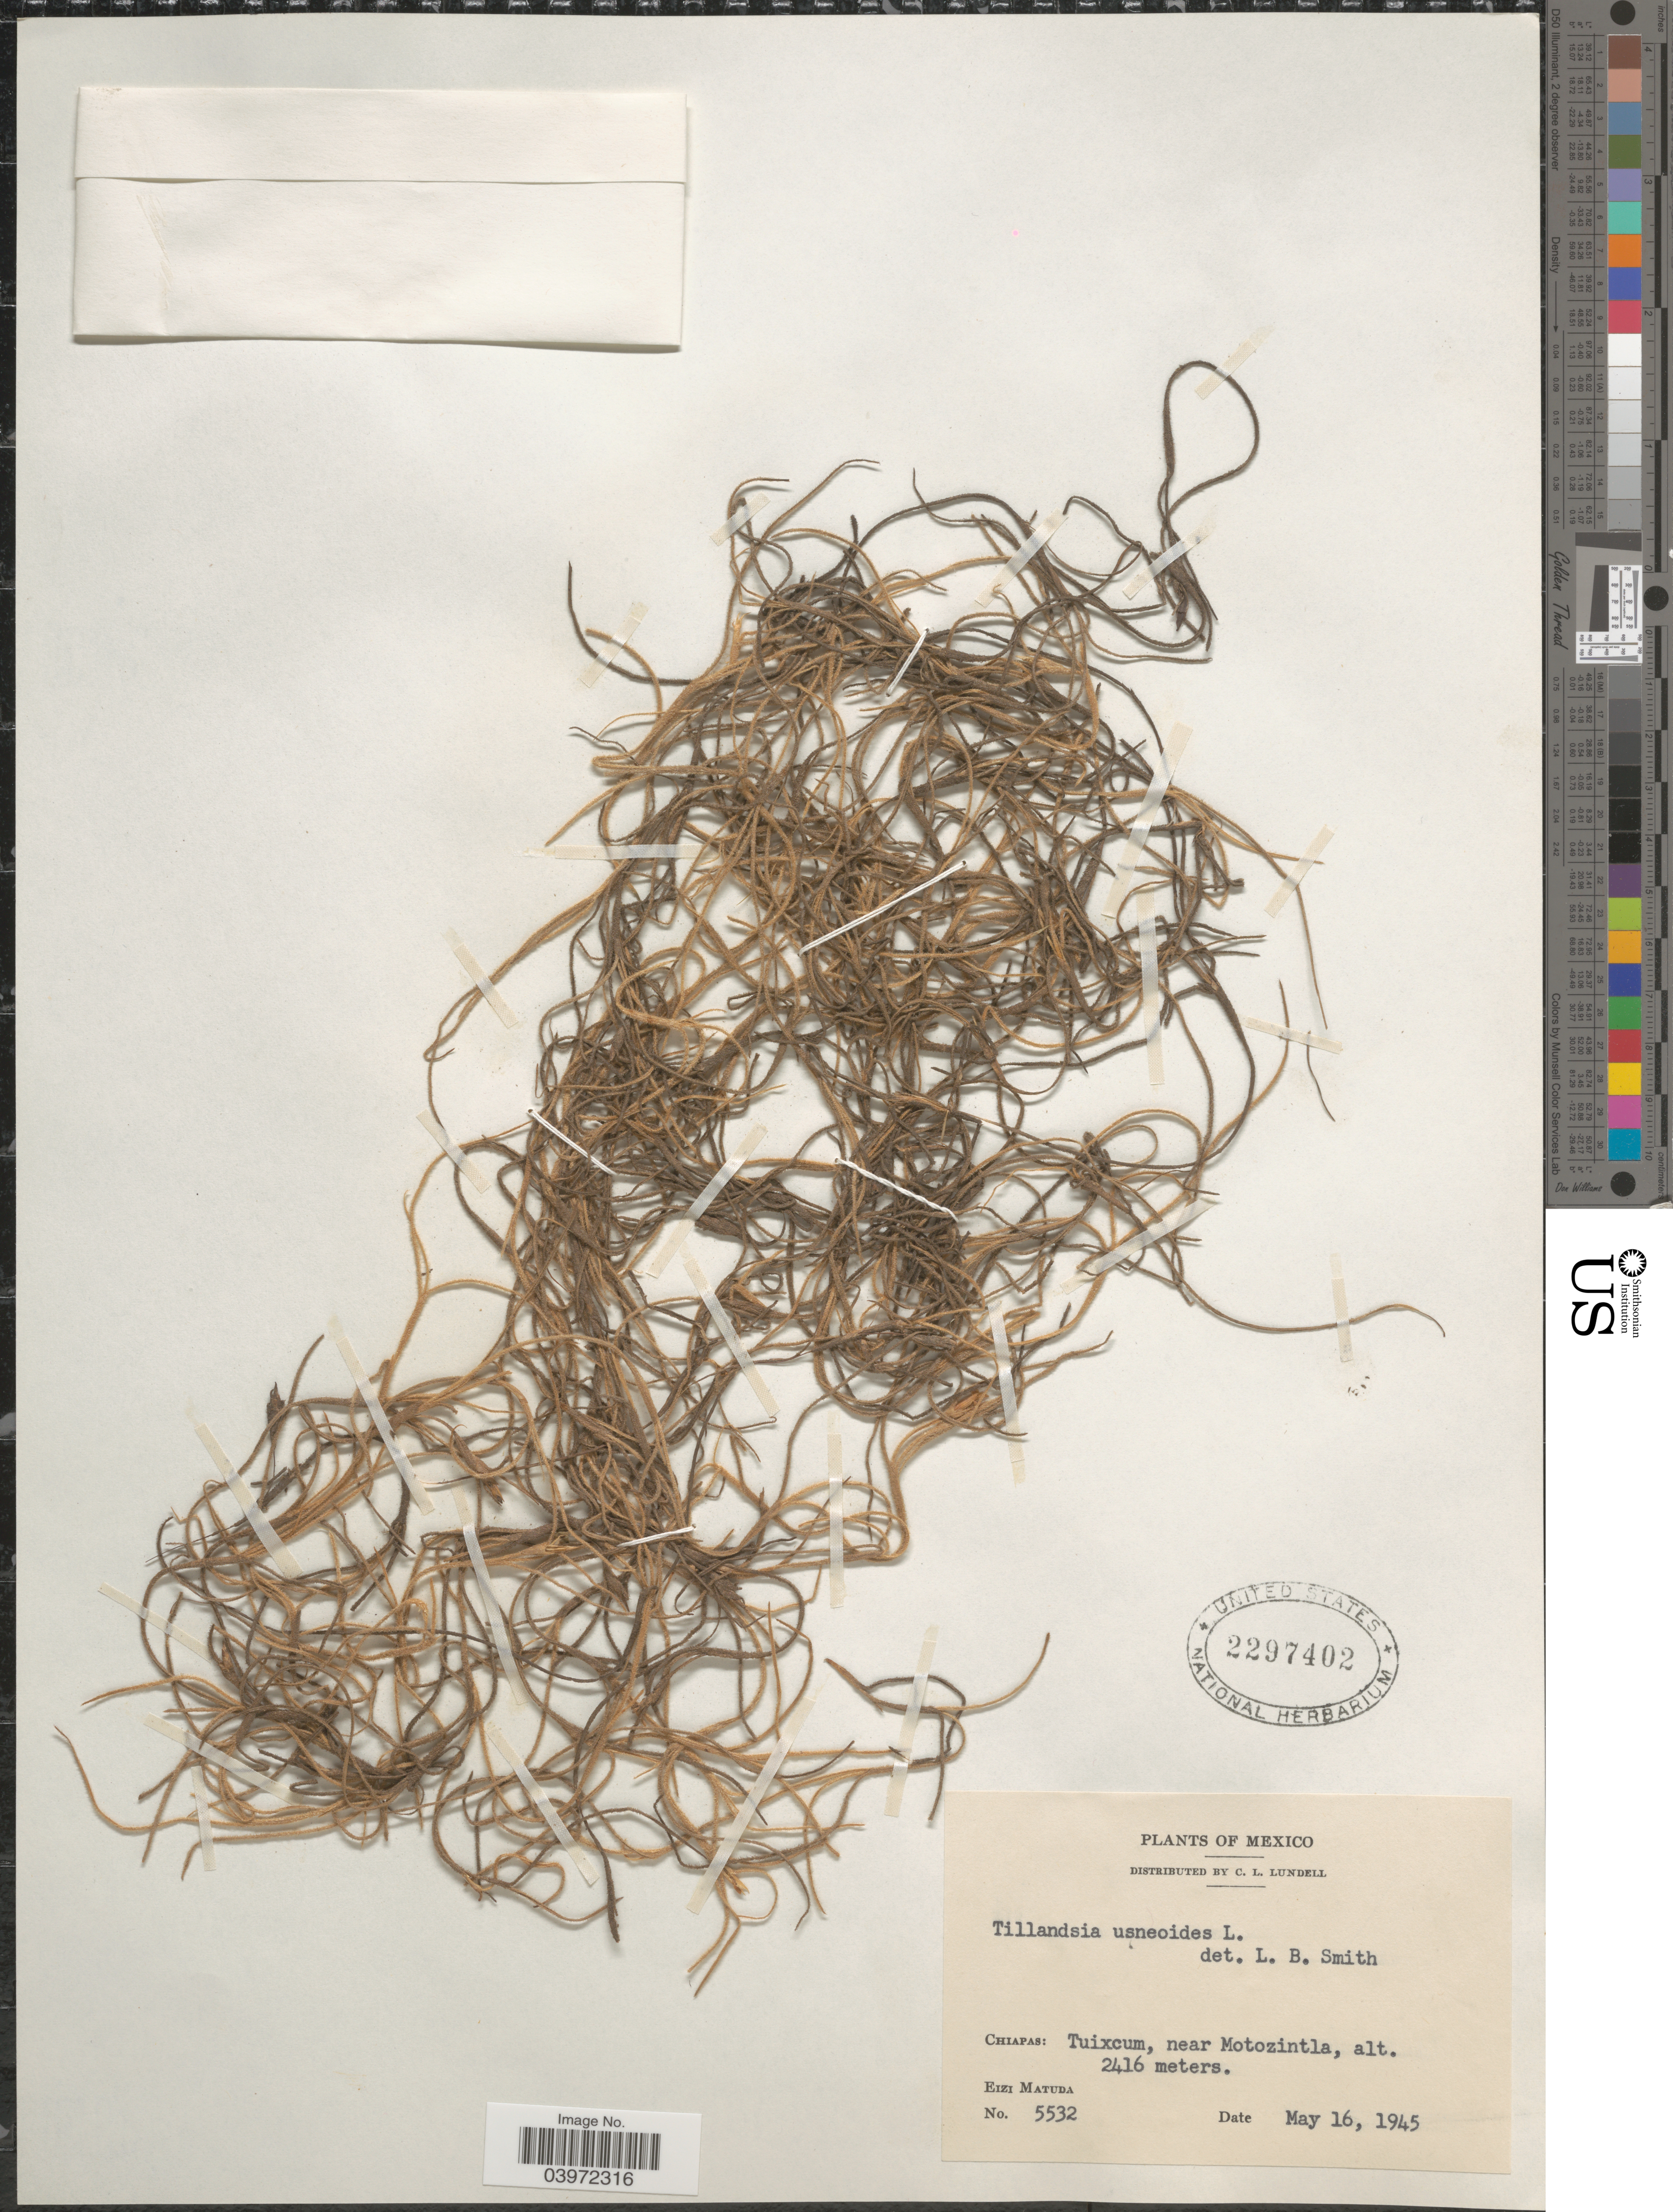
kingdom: Plantae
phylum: Tracheophyta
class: Liliopsida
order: Poales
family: Bromeliaceae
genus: Tillandsia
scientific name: Tillandsia usneoides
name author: (L.) L.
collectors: E. Matuda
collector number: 5532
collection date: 1945-05-16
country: Mexico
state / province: Chiapas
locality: Tuixcum, near Motozintla.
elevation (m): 2416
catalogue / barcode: US 2297402